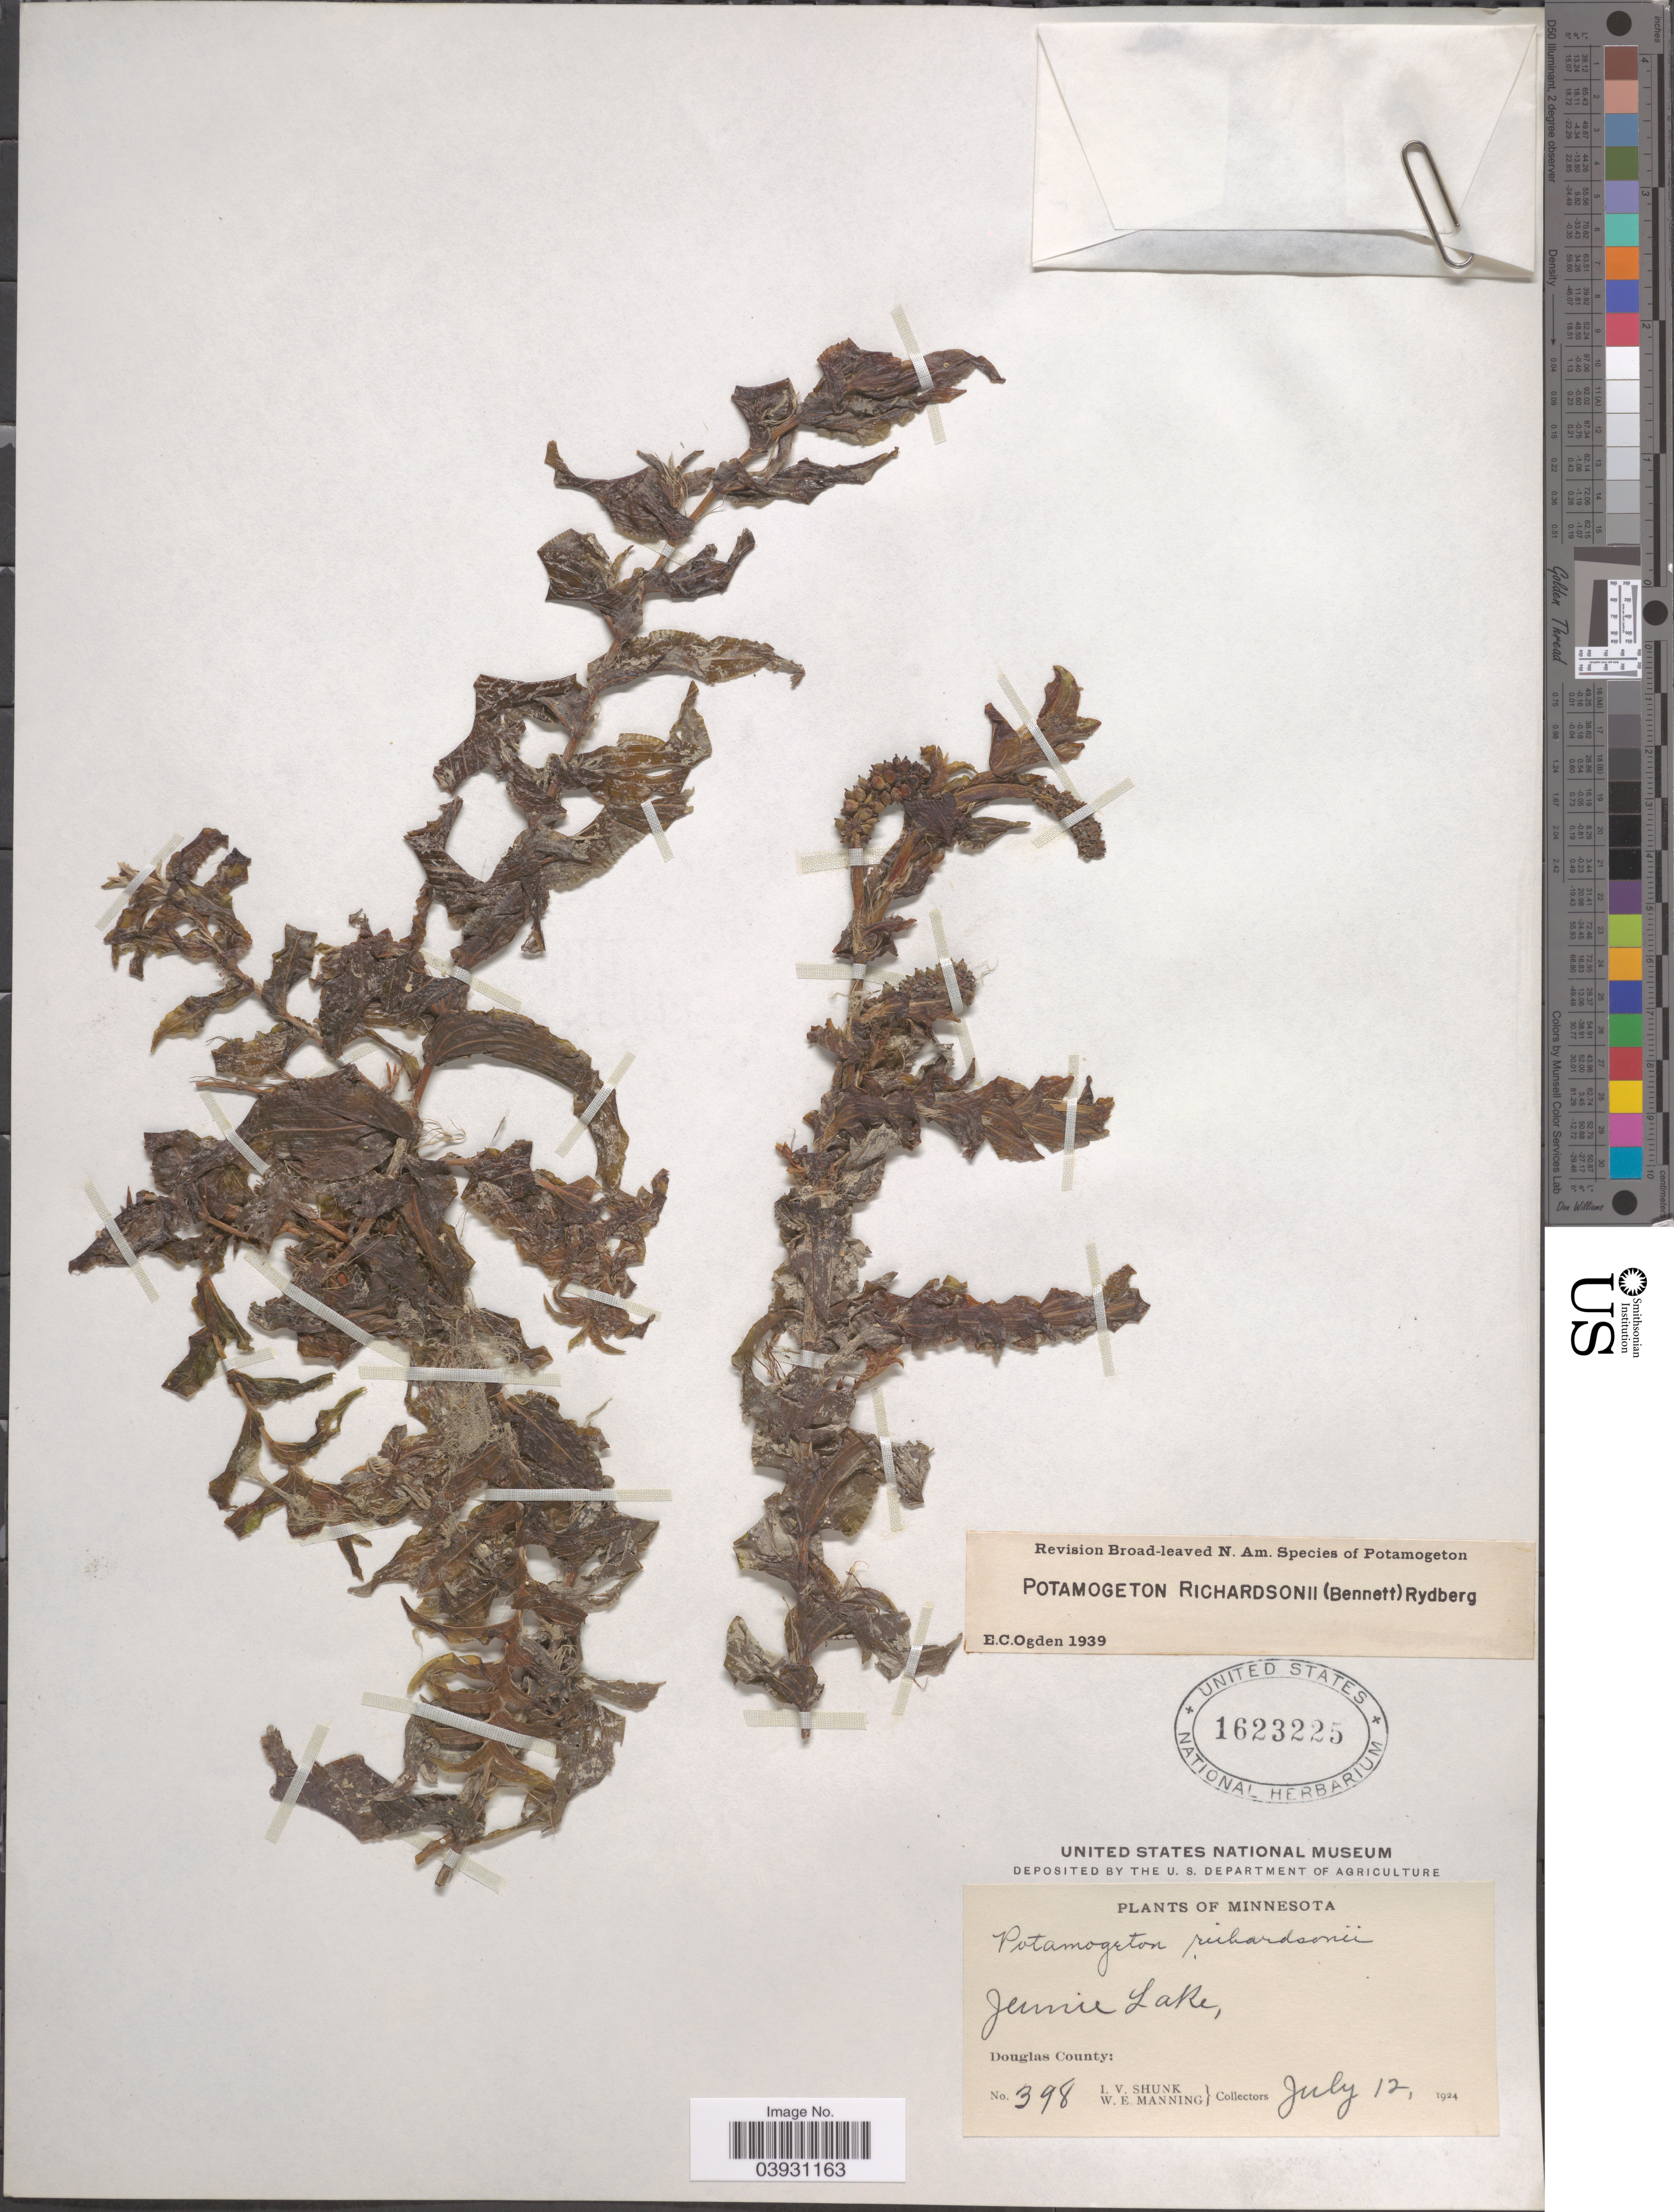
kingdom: Plantae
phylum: Tracheophyta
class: Liliopsida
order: Alismatales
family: Potamogetonaceae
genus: Potamogeton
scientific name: Potamogeton richardsonii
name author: (A.W. Benn.) Rydb.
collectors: I. Shunk & W. Manning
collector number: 398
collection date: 1924-07-12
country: United States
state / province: Minnesota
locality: Jennie Lake, Douglas County.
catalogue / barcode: US 1623225